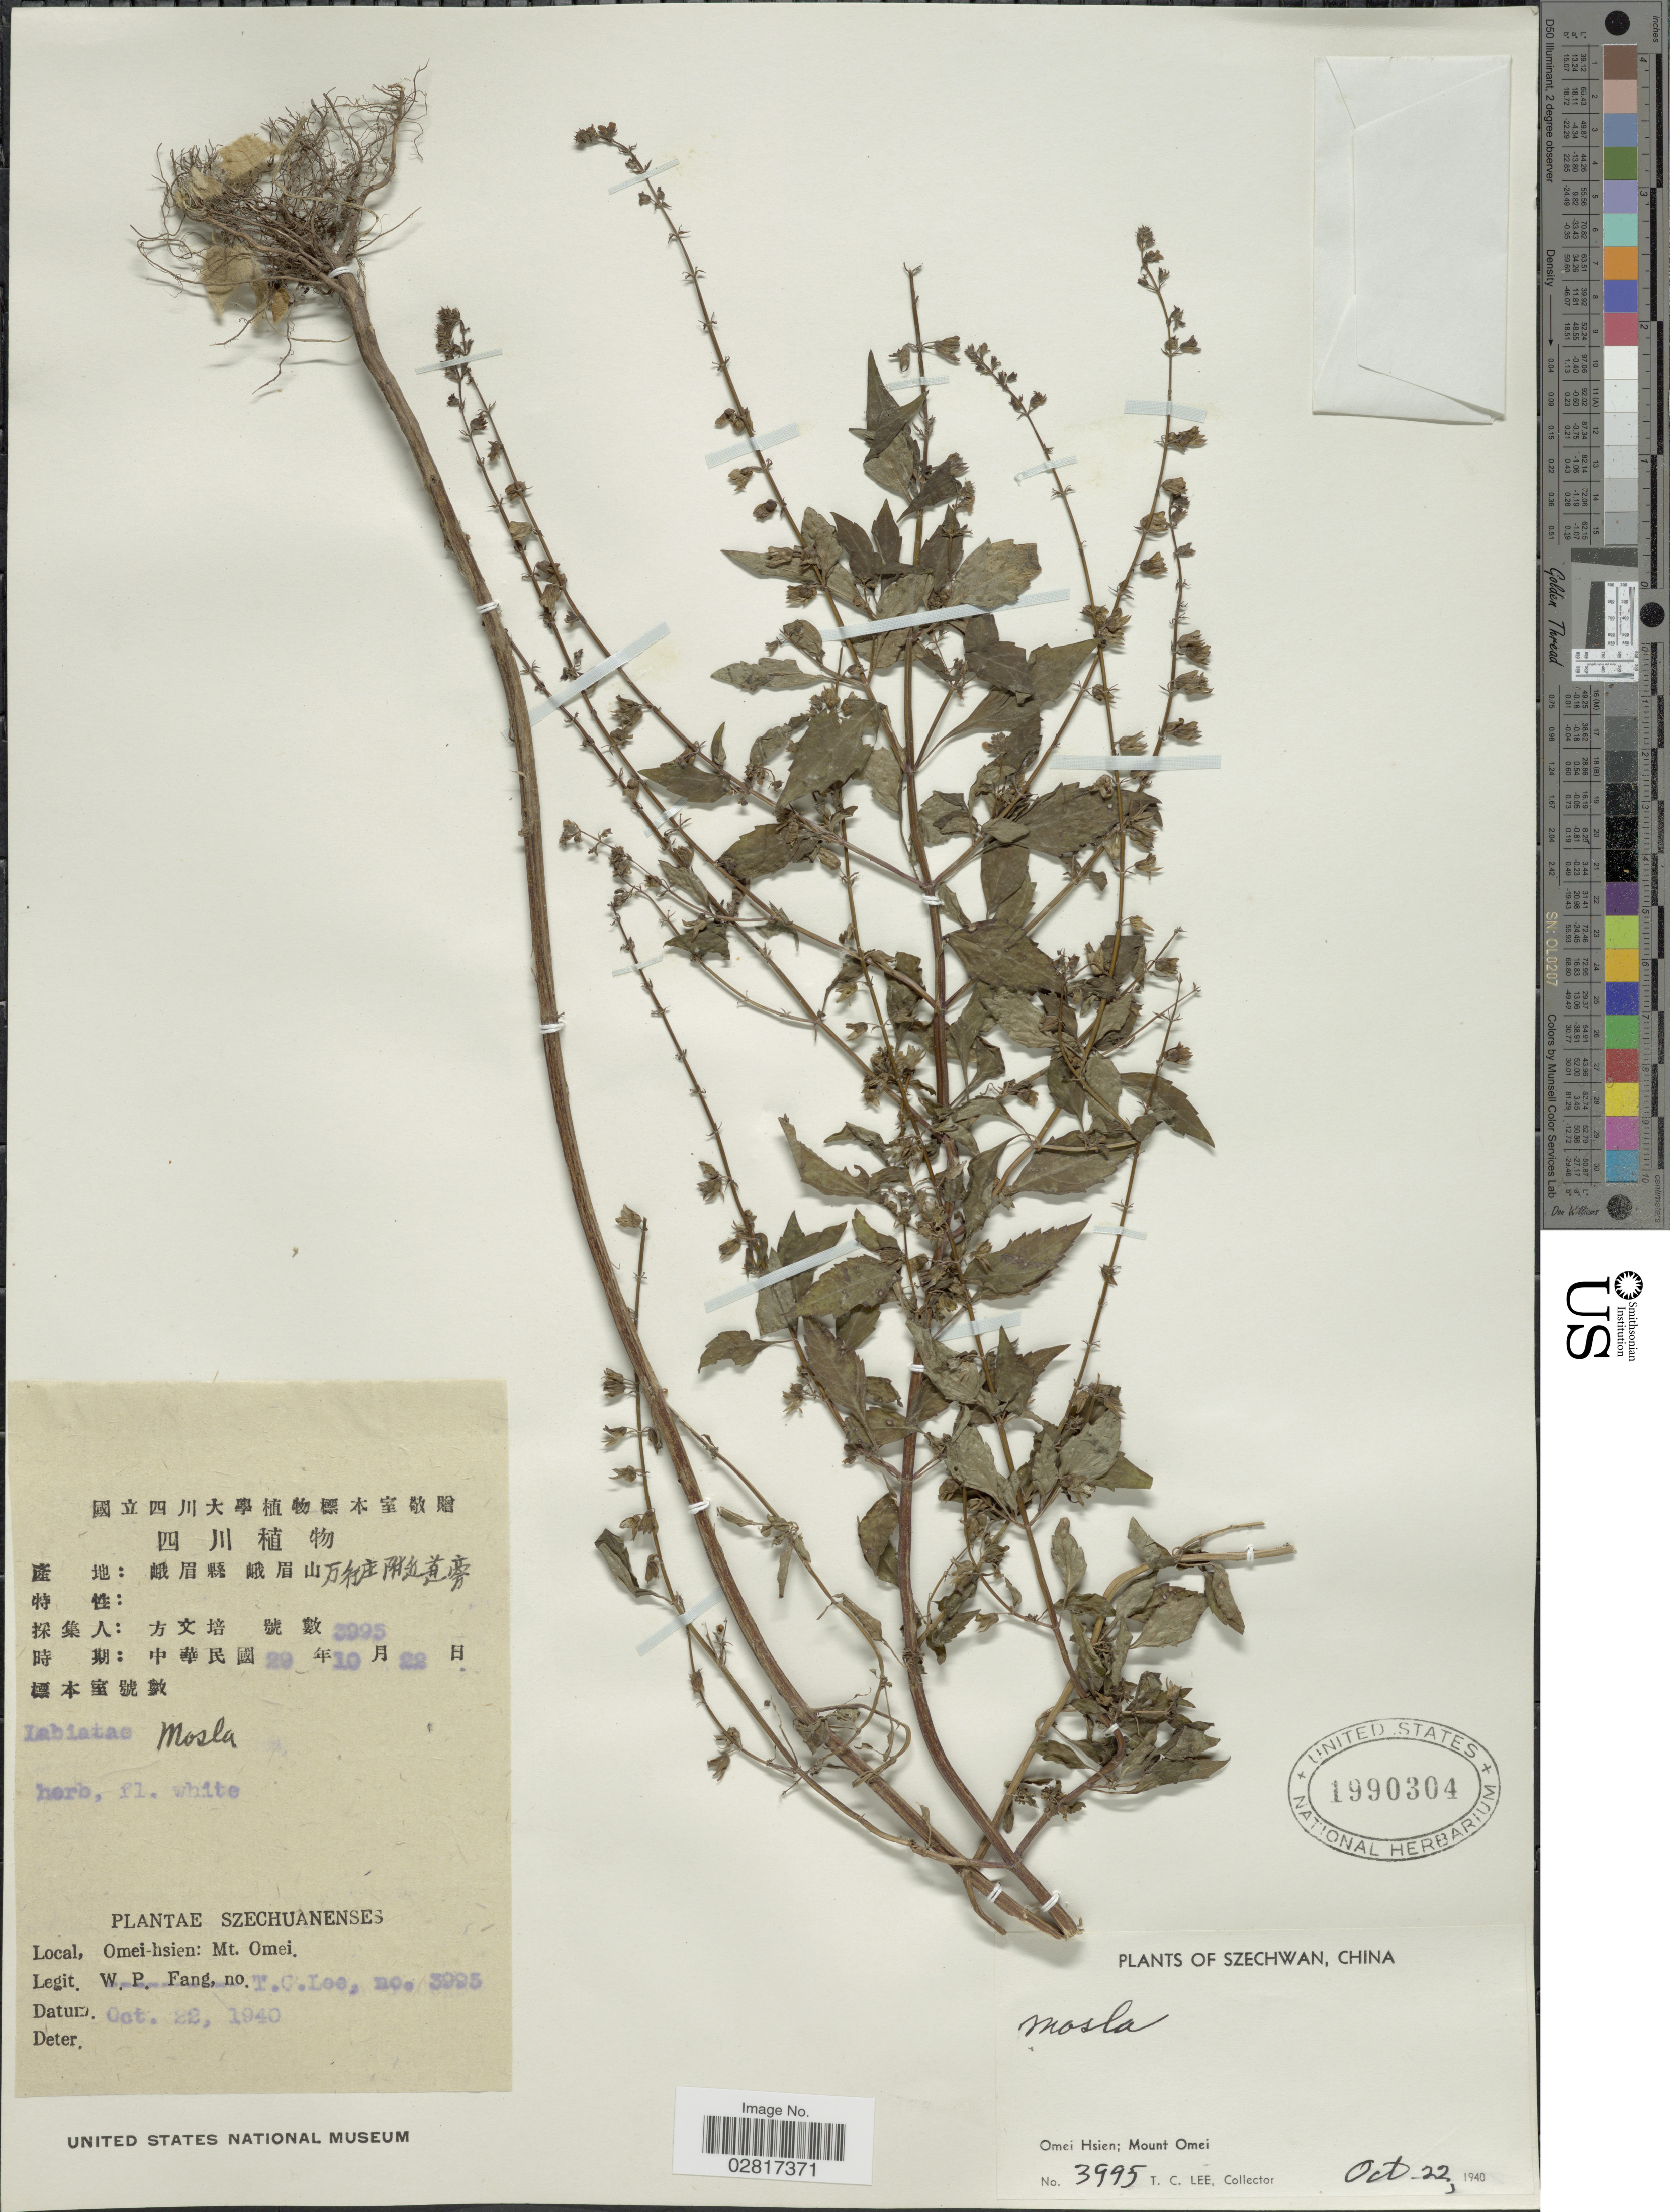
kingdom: Plantae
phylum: Tracheophyta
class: Magnoliopsida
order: Lamiales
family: Lamiaceae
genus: Mosla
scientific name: Mosla sp.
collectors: T. Lee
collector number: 3995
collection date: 1940-10-22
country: China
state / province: Sichuan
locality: Szechuanenses. Omei-hsien: Mount Omei.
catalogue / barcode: US 1990304